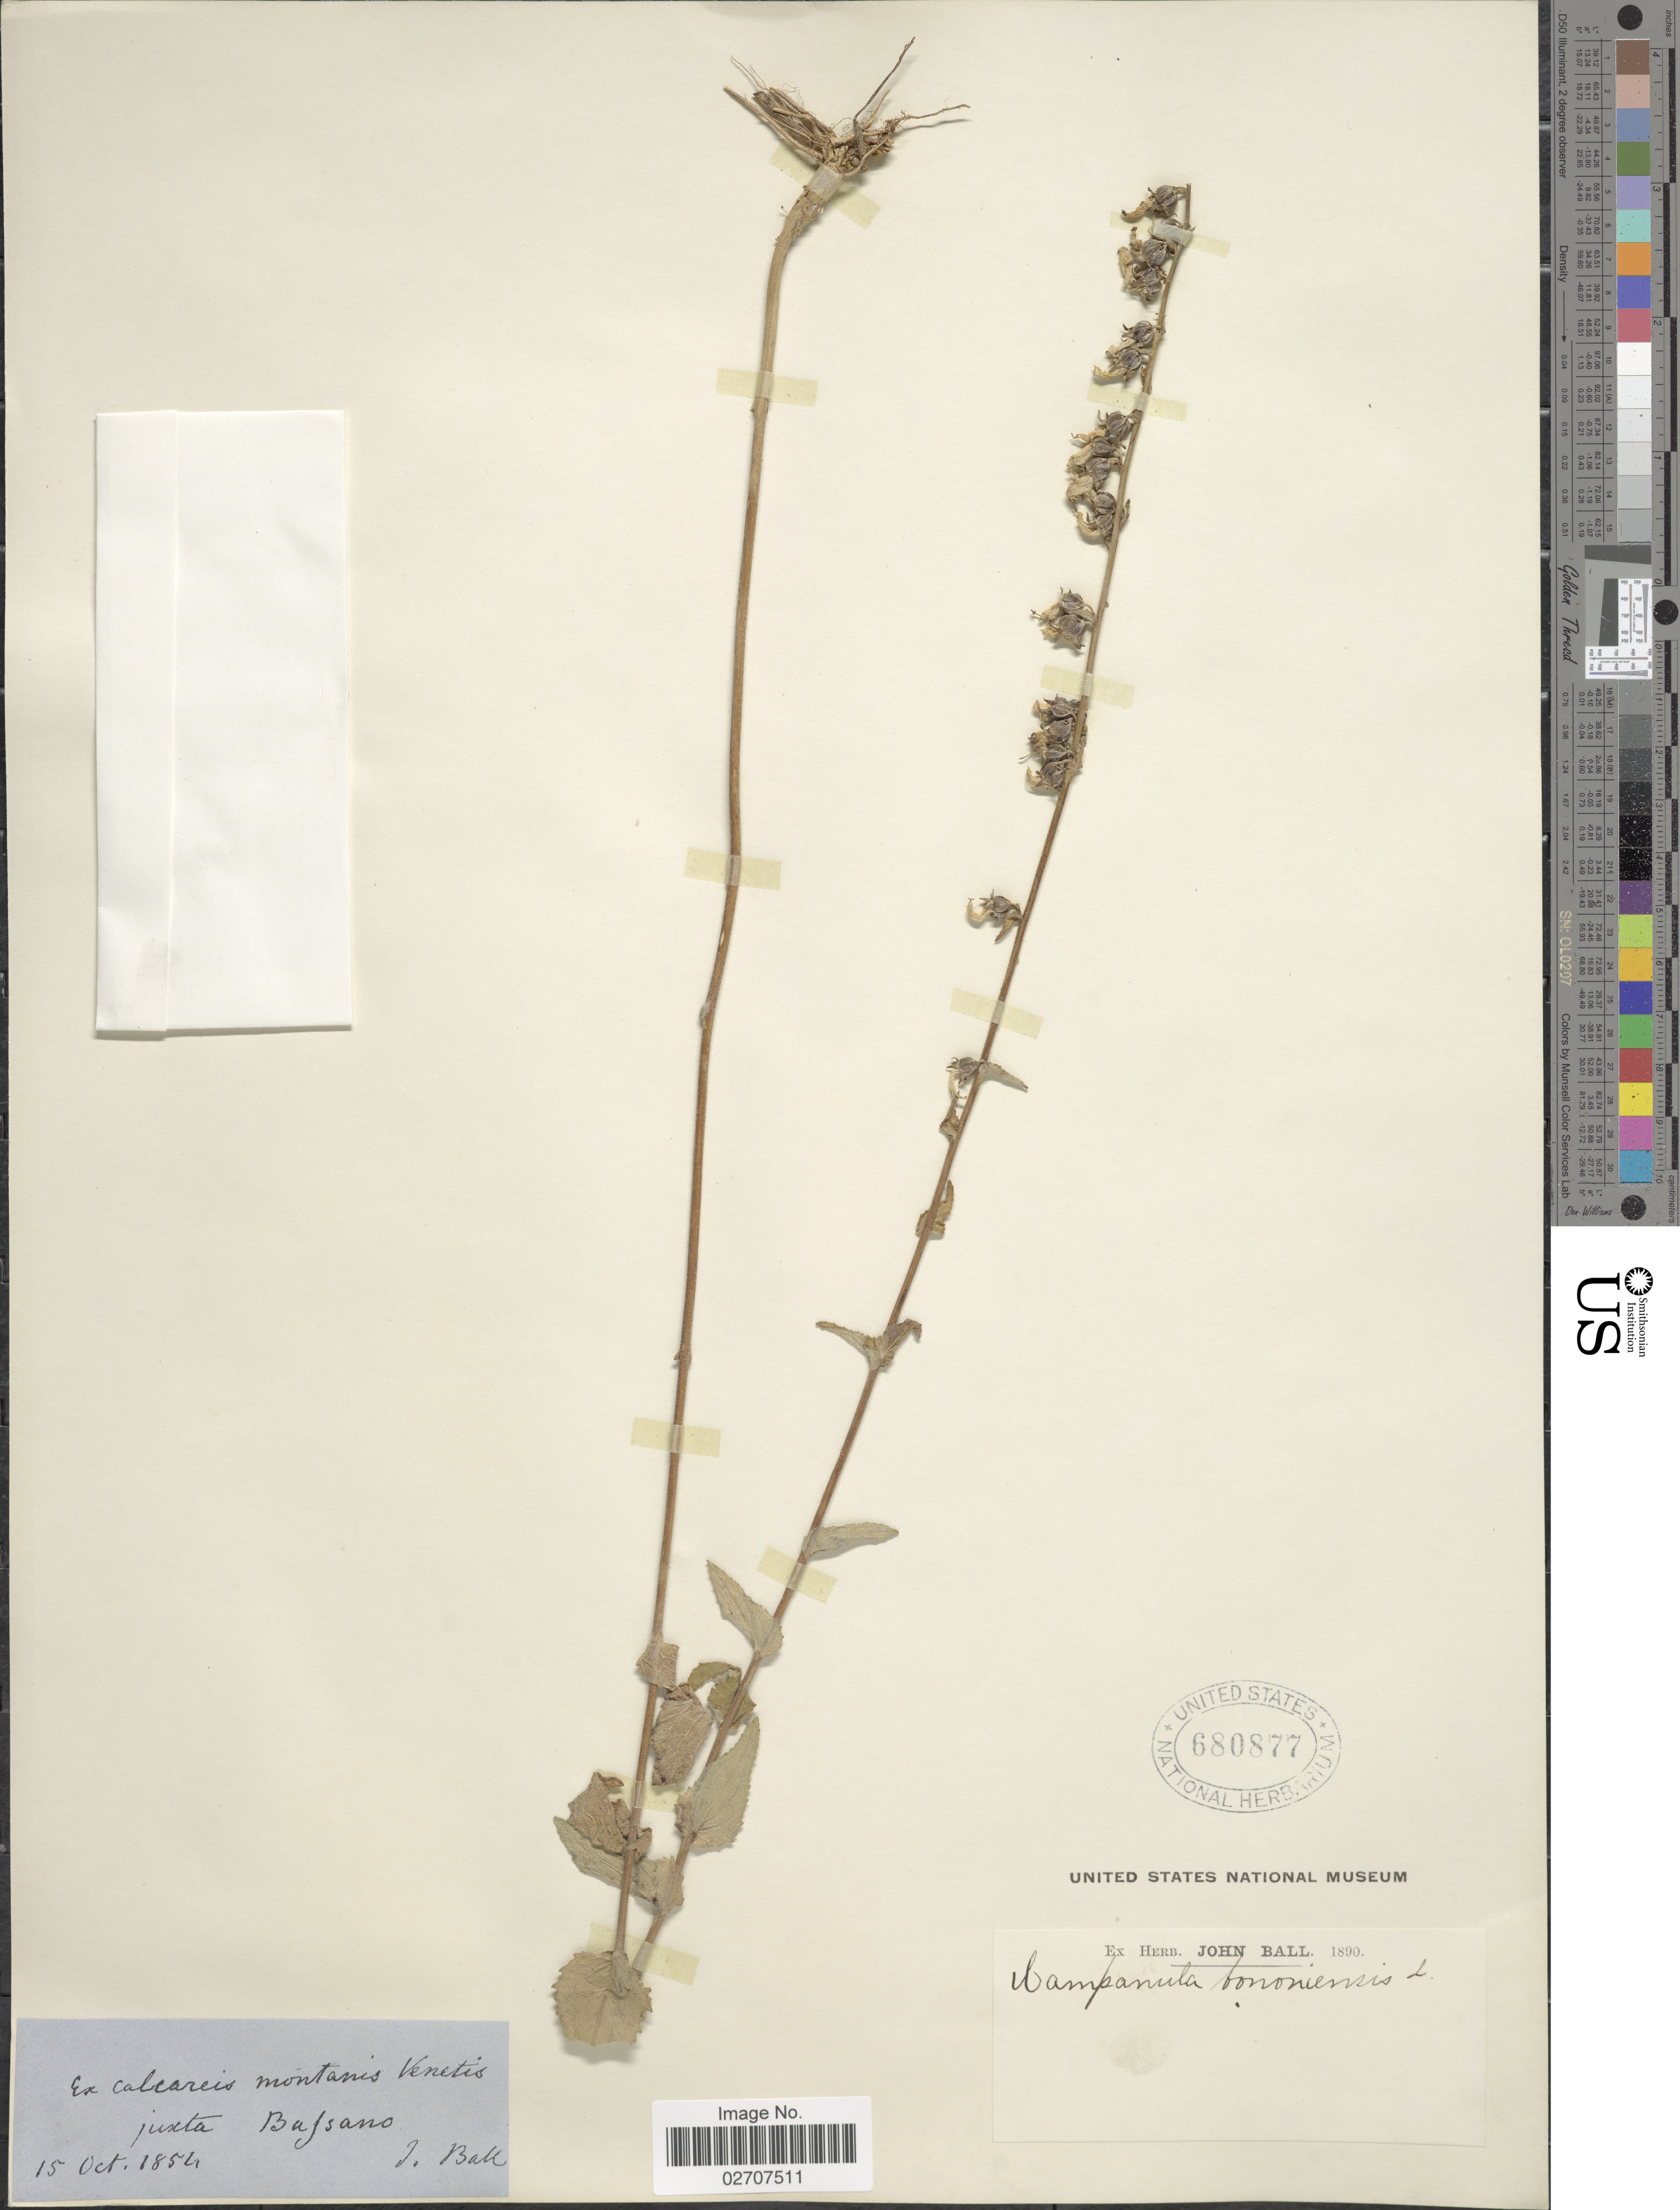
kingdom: Plantae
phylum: Tracheophyta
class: Magnoliopsida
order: Asterales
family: Campanulaceae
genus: Campanula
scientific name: Campanula bononiensis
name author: L.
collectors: J. Ball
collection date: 1854-10-15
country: Italy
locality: Ex calcareis montanis Venetis juxta Bassano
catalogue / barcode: US 680877